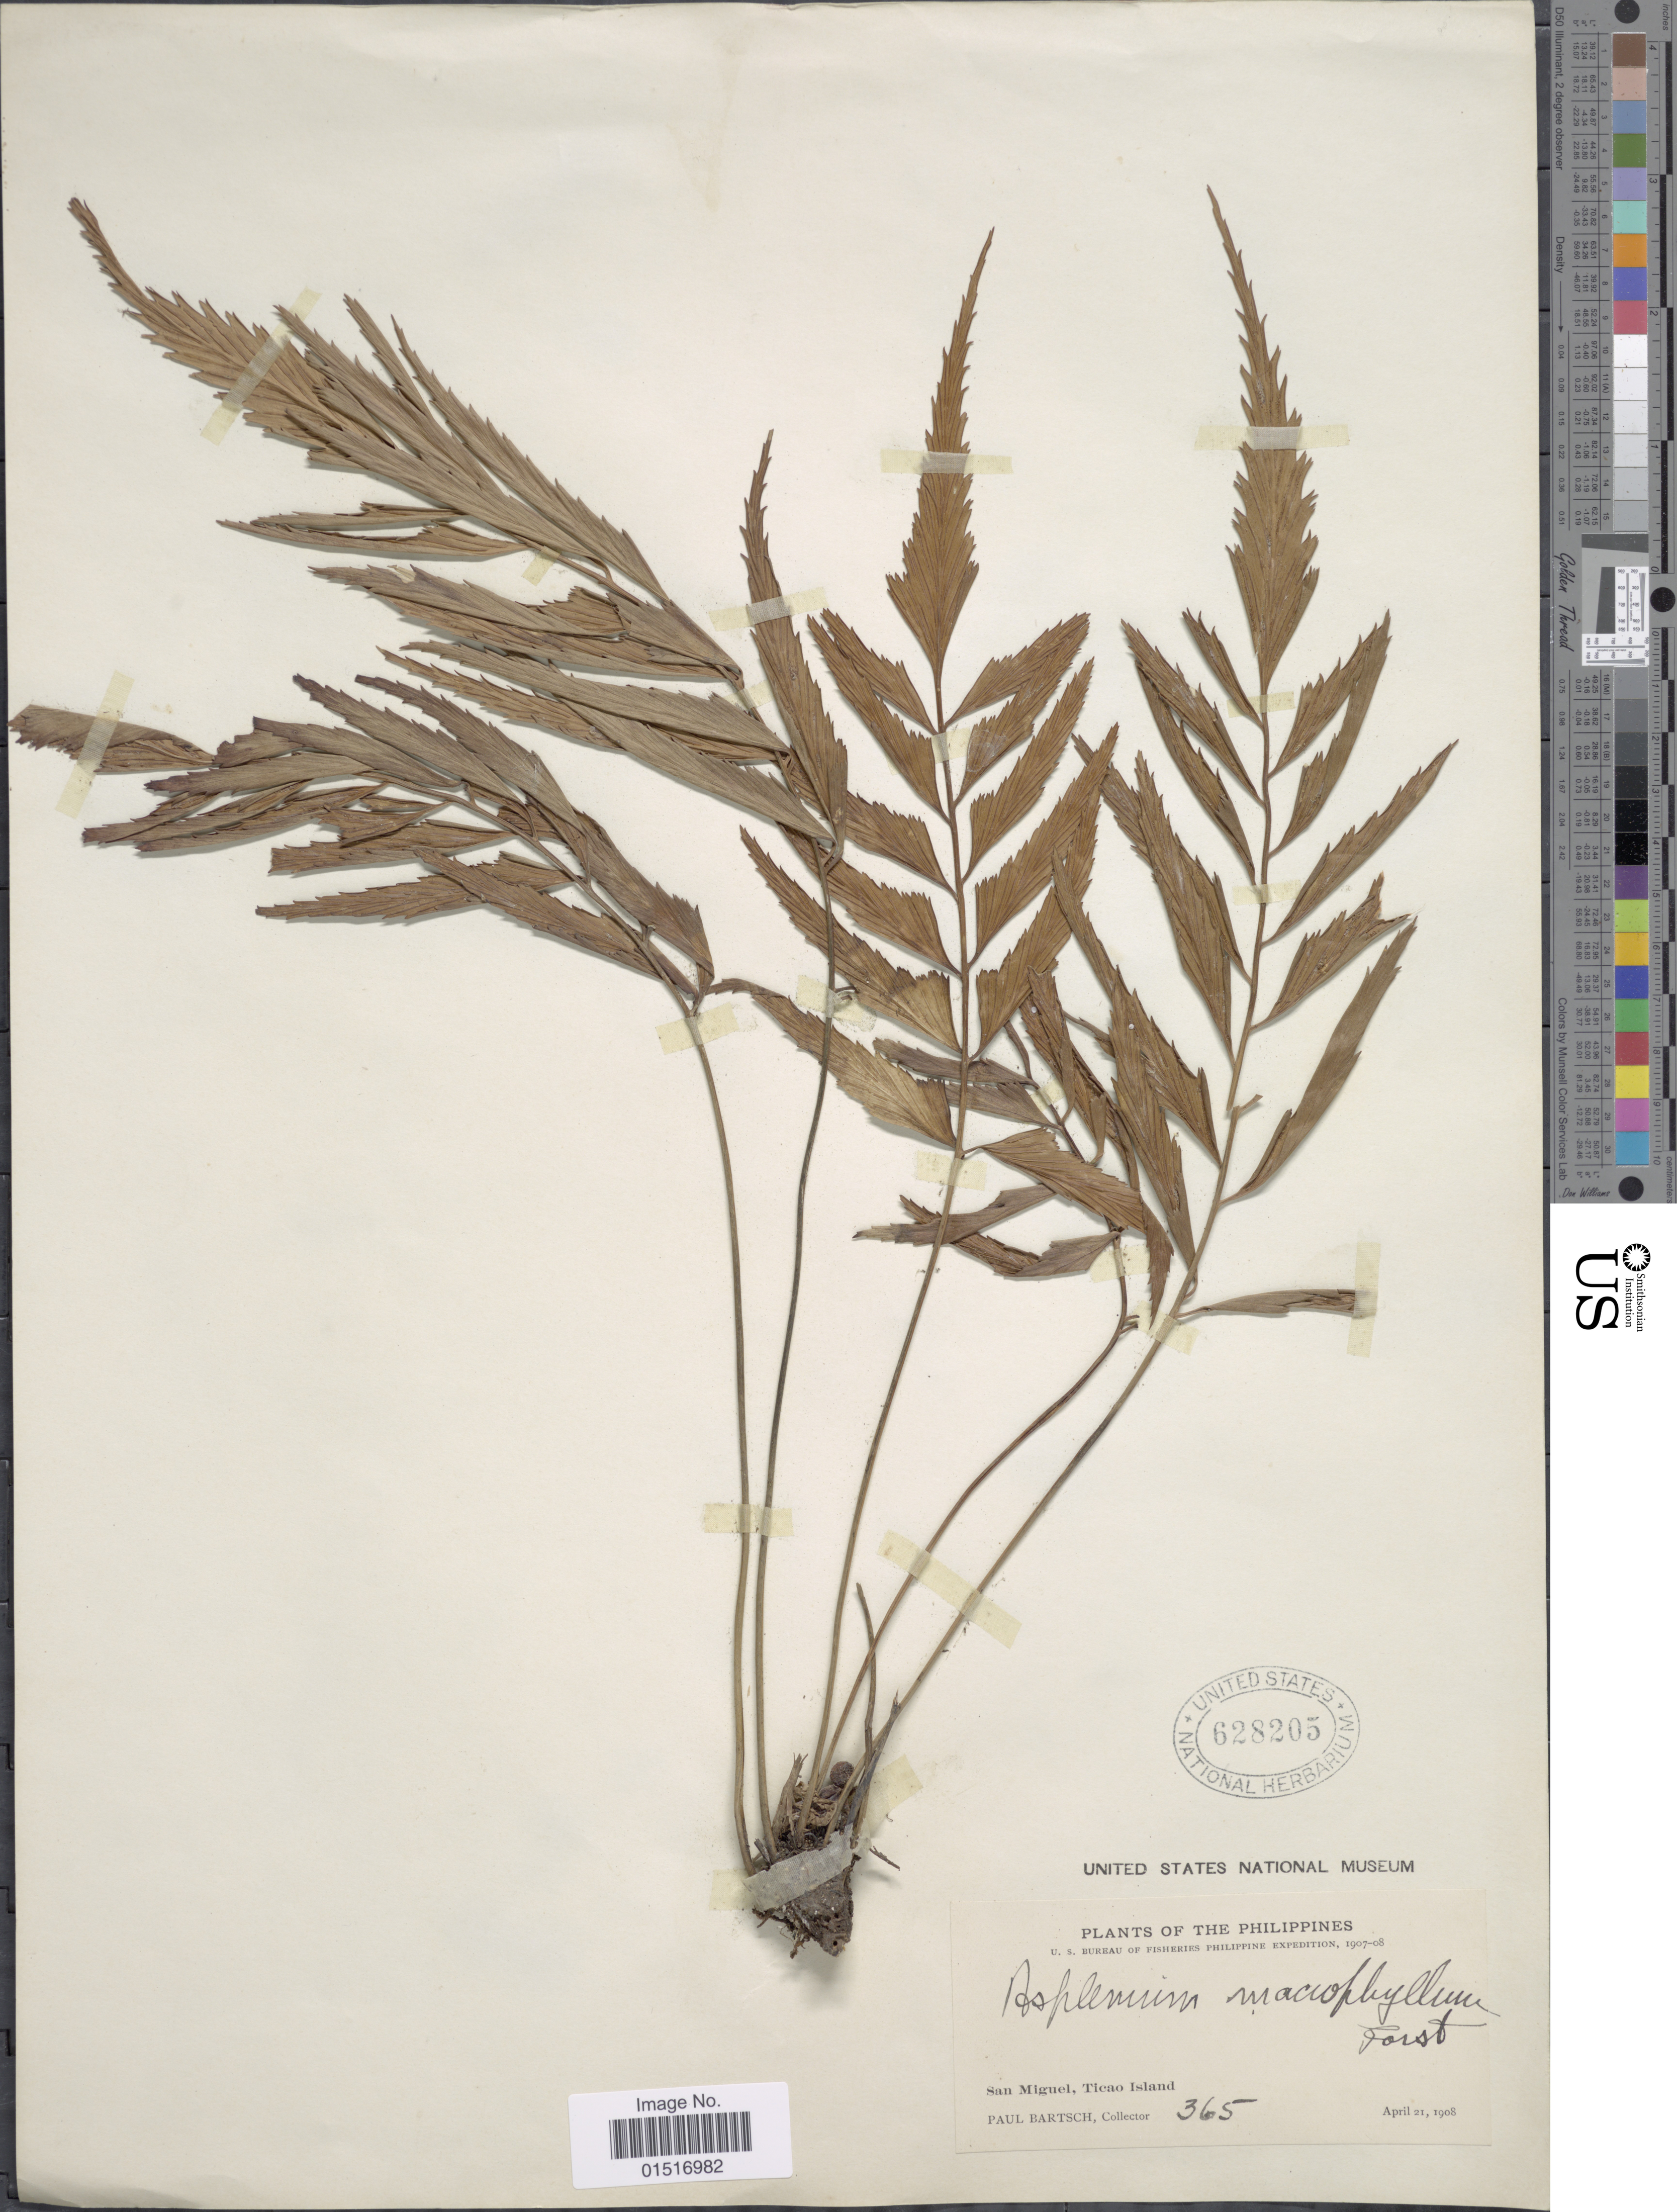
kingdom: Plantae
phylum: Tracheophyta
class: Polypodiopsida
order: Polypodiales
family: Aspleniaceae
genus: Asplenium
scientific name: Asplenium polyodon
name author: G. Forst.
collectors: P. Bartsch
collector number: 365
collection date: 1908-03-21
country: Philippines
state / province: Bicol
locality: San Miguel, Ticao Island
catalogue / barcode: US 628205